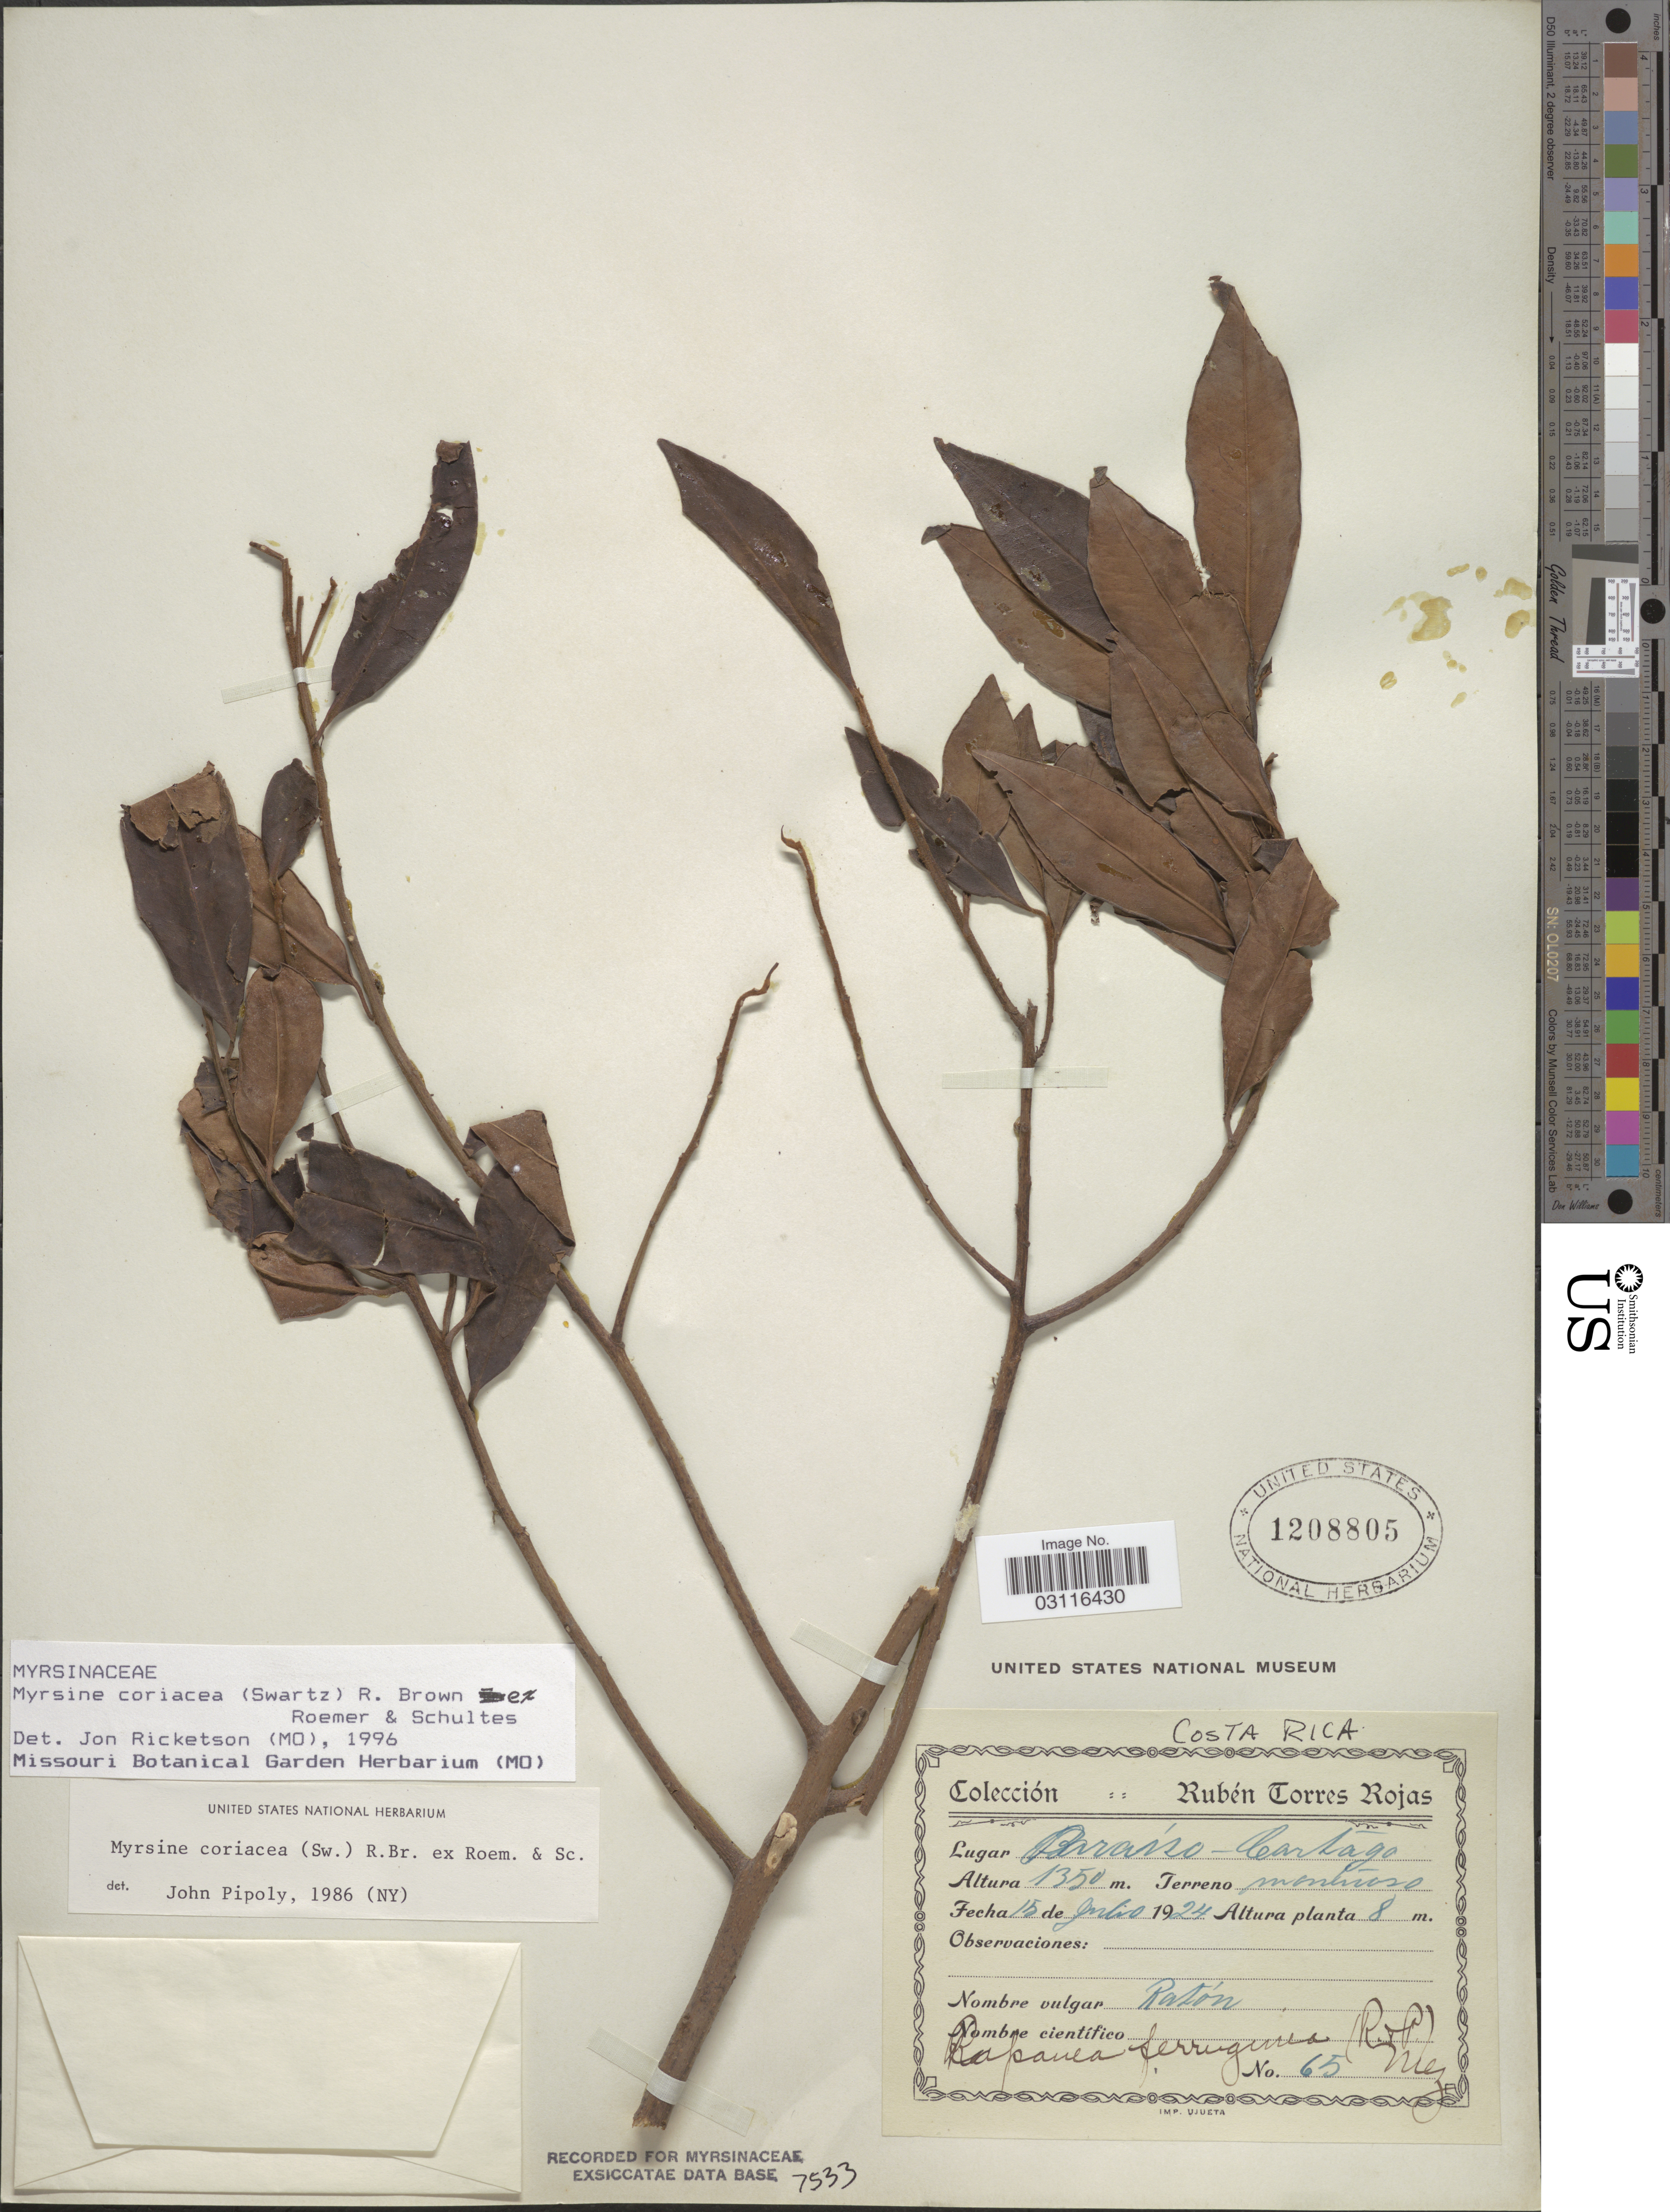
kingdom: Plantae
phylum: Tracheophyta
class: Magnoliopsida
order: Ericales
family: Primulaceae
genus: Myrsine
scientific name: Myrsine coriacea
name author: (Sw.) R. Br. ex Roem. & Schult.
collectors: R. Torres Rojas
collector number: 65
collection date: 1924-07-15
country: Costa Rica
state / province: Cartago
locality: Paraíso.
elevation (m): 1350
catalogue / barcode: US 1208805